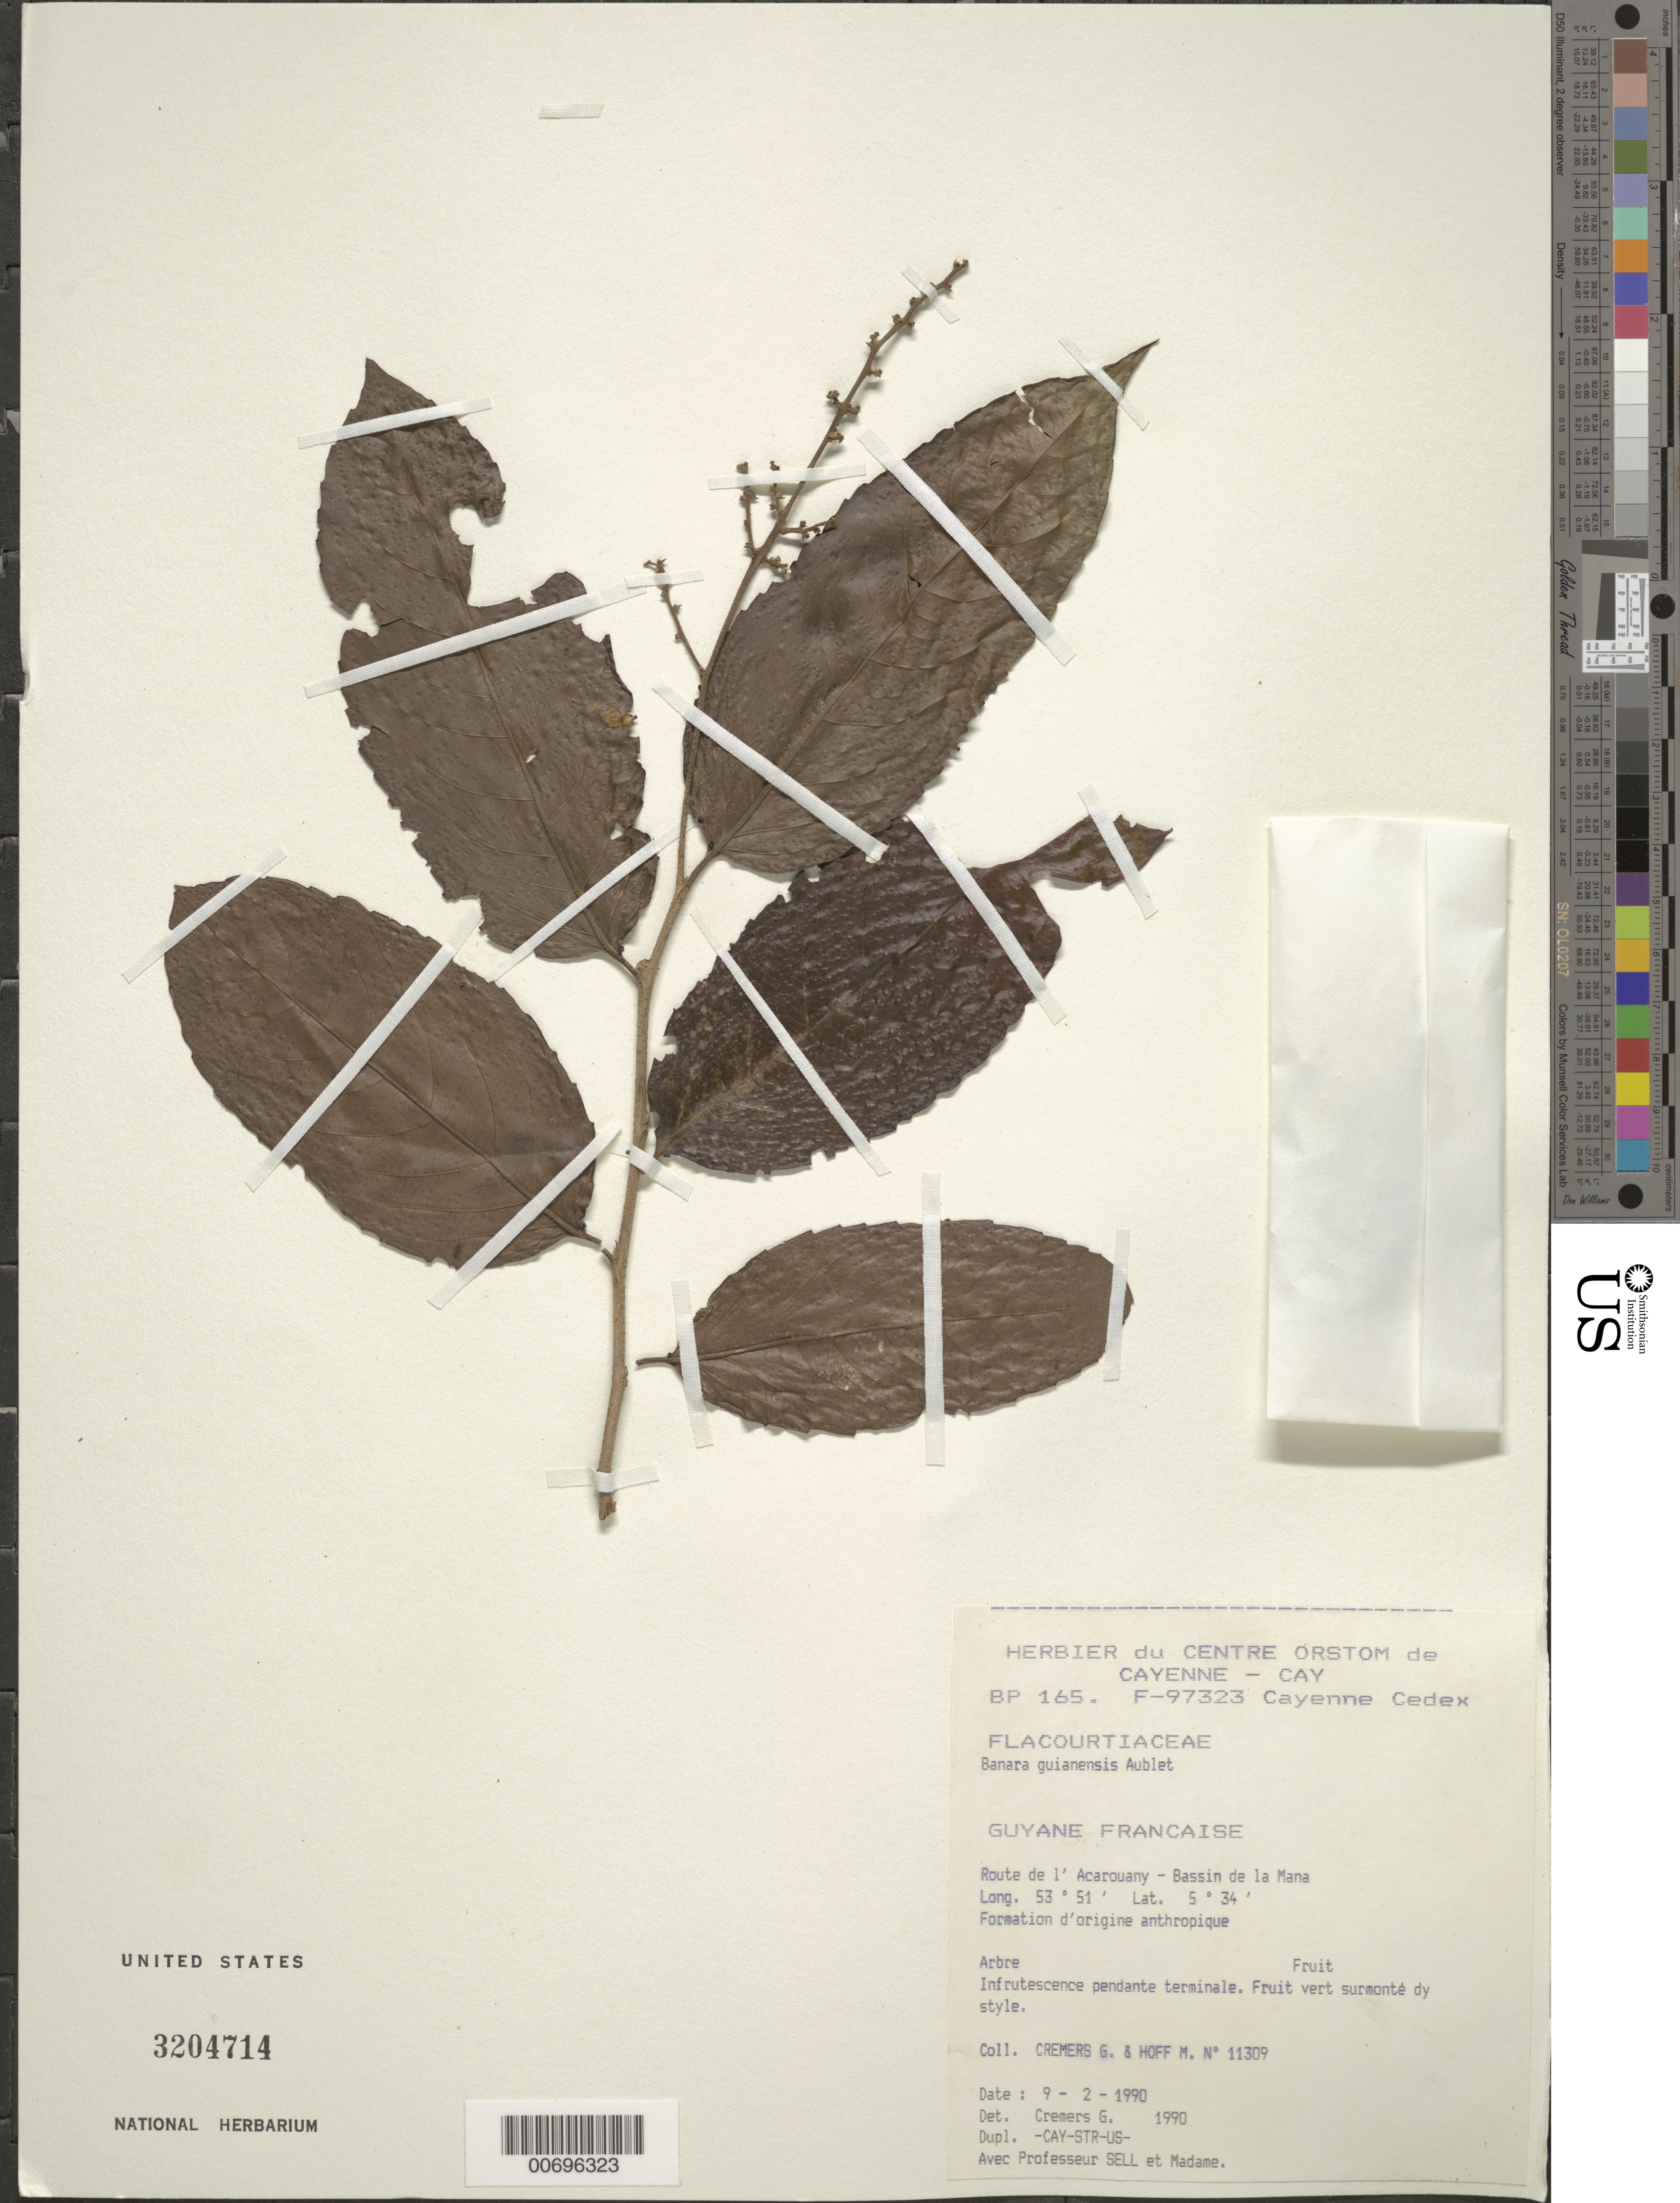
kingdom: Plantae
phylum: Tracheophyta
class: Magnoliopsida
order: Malpighiales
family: Salicaceae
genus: Banara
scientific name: Banara guianensis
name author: Aubl.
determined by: Cremers, Georges A.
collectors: G. Cremers & M. Hoff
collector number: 11309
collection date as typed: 9-Feb-90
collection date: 1990-02-09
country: French Guiana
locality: Route de l'Acarouany, Bassin de la Mana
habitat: Formation d'origine anthropique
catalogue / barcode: US 3204714